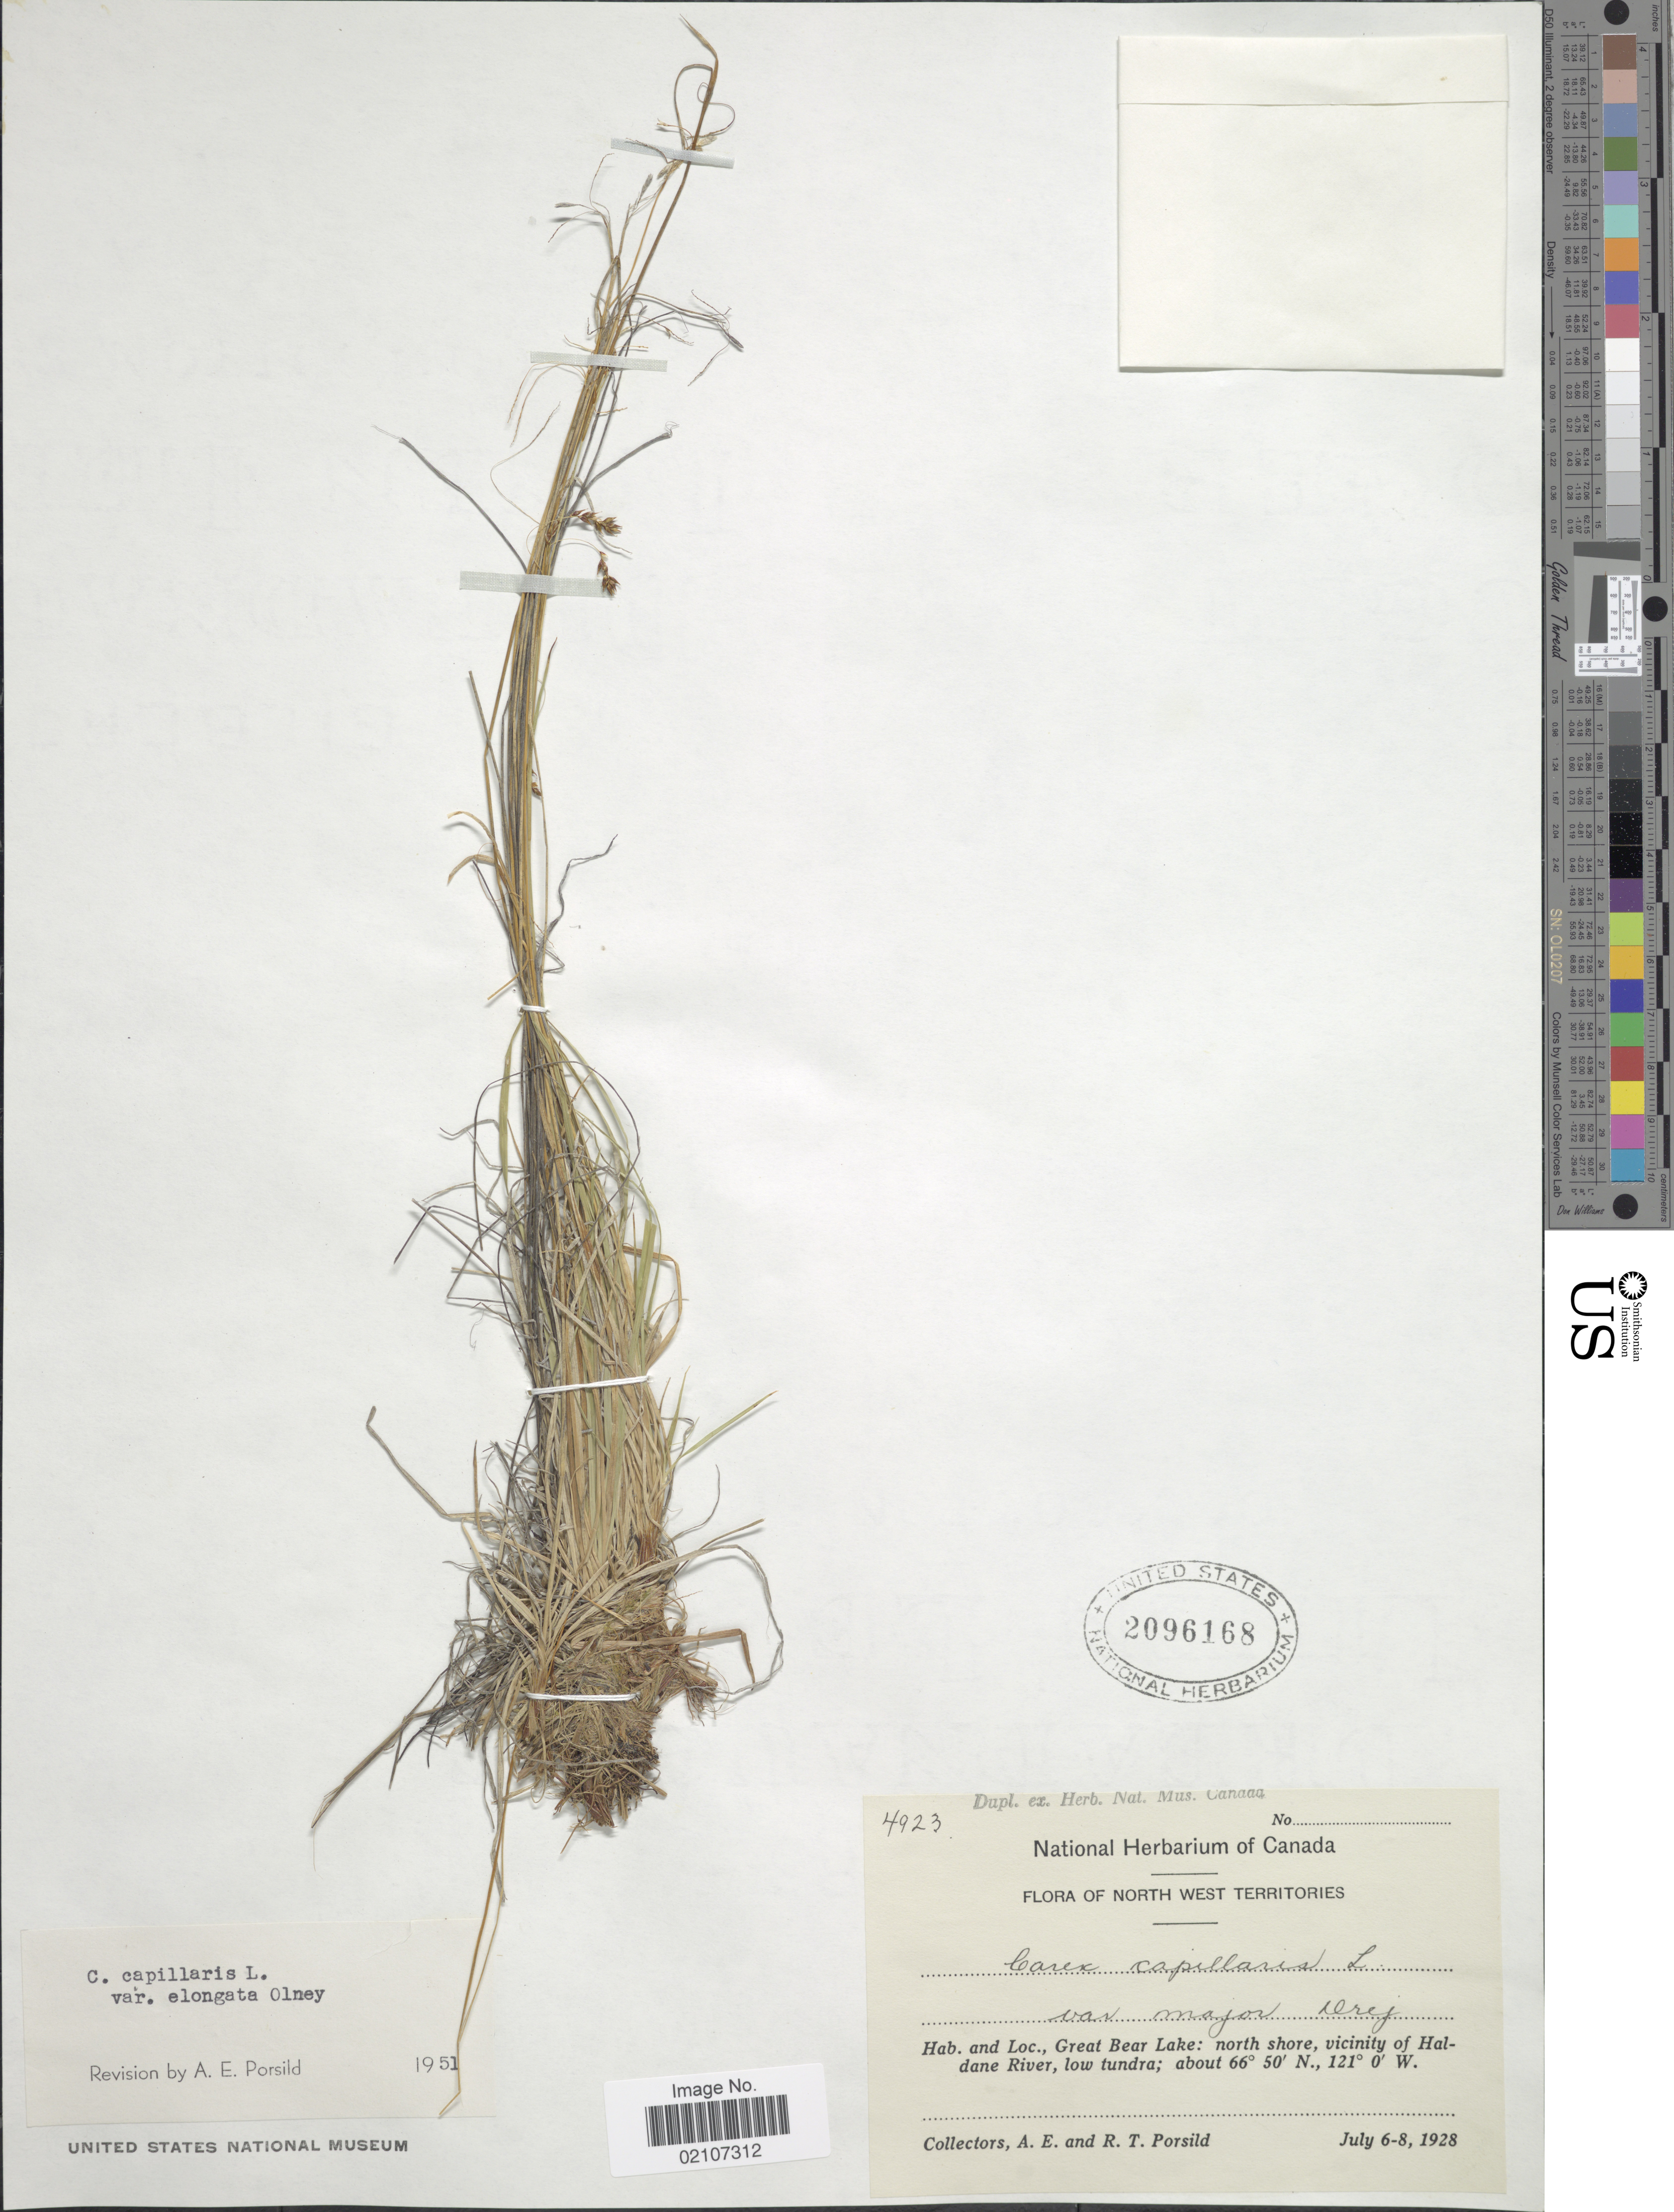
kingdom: Plantae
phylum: Tracheophyta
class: Liliopsida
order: Poales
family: Cyperaceae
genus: Carex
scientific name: Carex capillaris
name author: L.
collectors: A. E. Porsild & R. T. Porsild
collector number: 4923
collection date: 1928-07-06/1928-07-08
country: Canada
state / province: Northwest Territories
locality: North West Territories. Great Bear Lake: north shore, vicinity of Haldane River, low tundra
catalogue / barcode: US 2096168